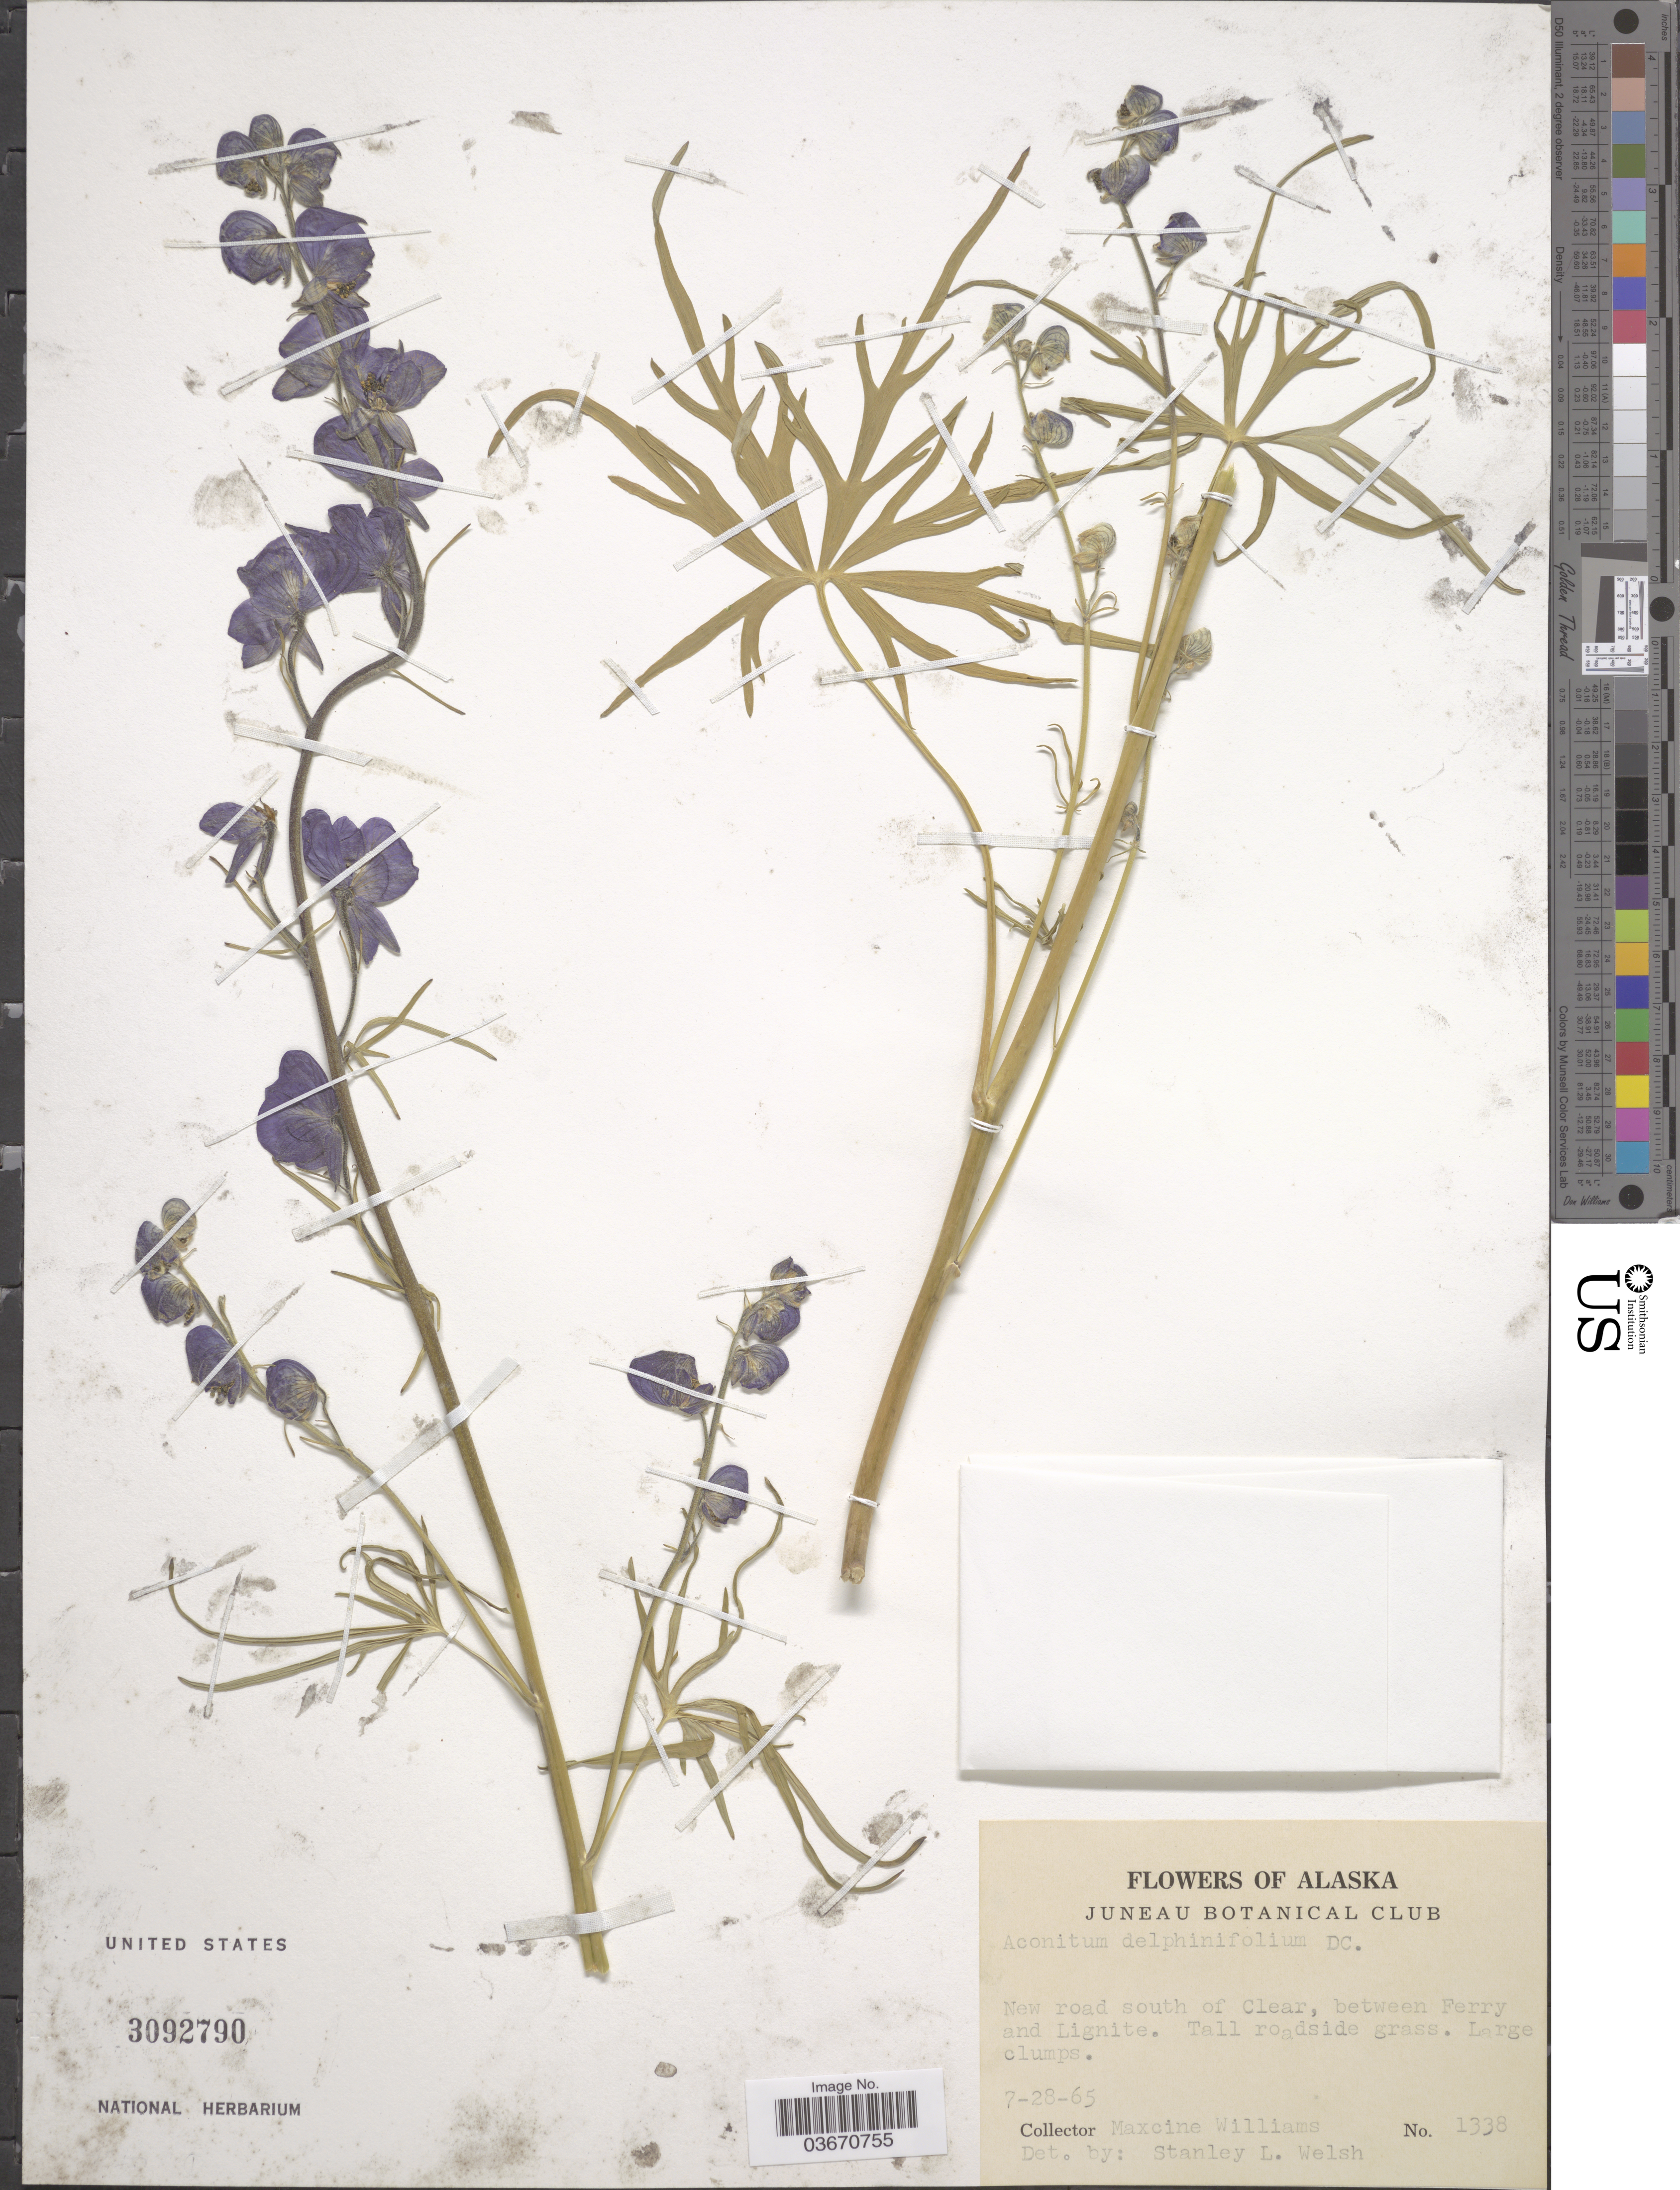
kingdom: Plantae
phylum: Tracheophyta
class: Magnoliopsida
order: Ranunculales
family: Ranunculaceae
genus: Aconitum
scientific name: Aconitum delphinifolium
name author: DC.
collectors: M. Williams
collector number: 1338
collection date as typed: Transcribed d/m/y: 28/7/65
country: United States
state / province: Alaska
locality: New road south of Clear, between Ferry and Lignite.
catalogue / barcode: US 3092790